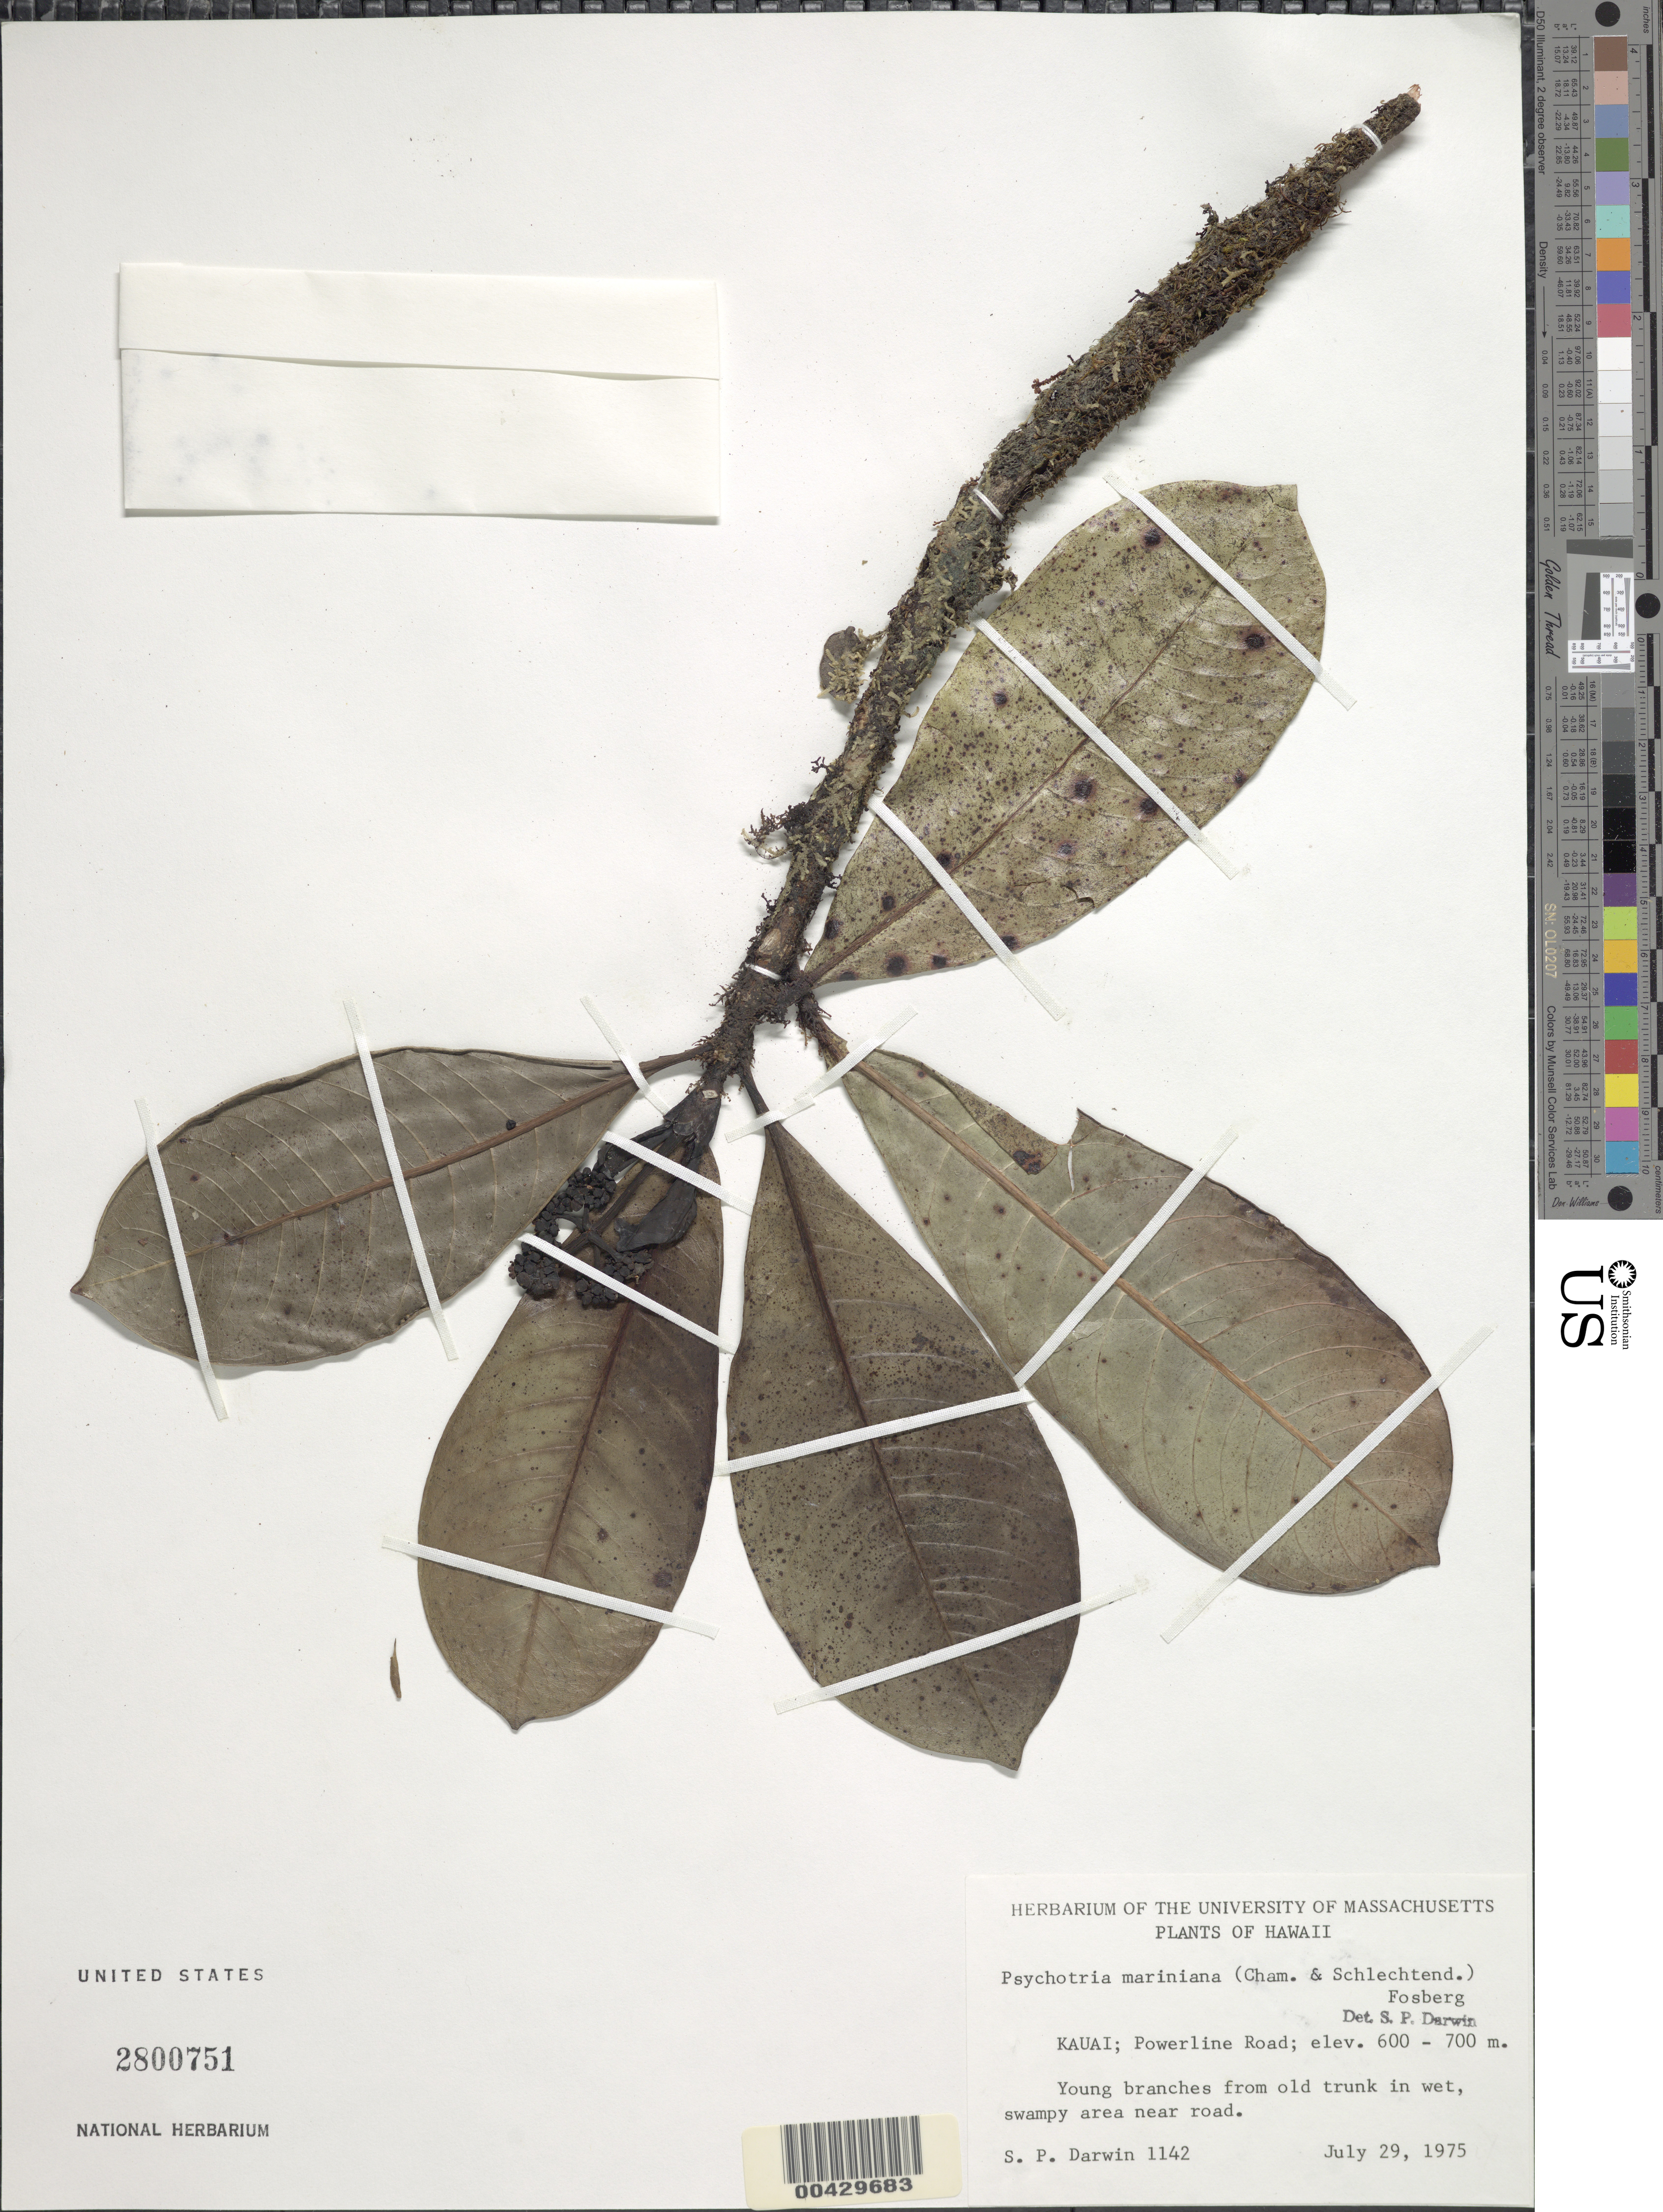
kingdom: Plantae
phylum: Tracheophyta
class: Magnoliopsida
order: Gentianales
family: Rubiaceae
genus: Psychotria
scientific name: Psychotria mariniana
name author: (Cham. & Schltdl.) Fosberg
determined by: Darwin, S. P.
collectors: S. P. Darwin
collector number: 1142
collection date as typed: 29 Jul 1975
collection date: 1975-07-29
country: United States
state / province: Hawaii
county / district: Kauai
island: Kaua'i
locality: Powerline Road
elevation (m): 600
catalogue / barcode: US 2800751